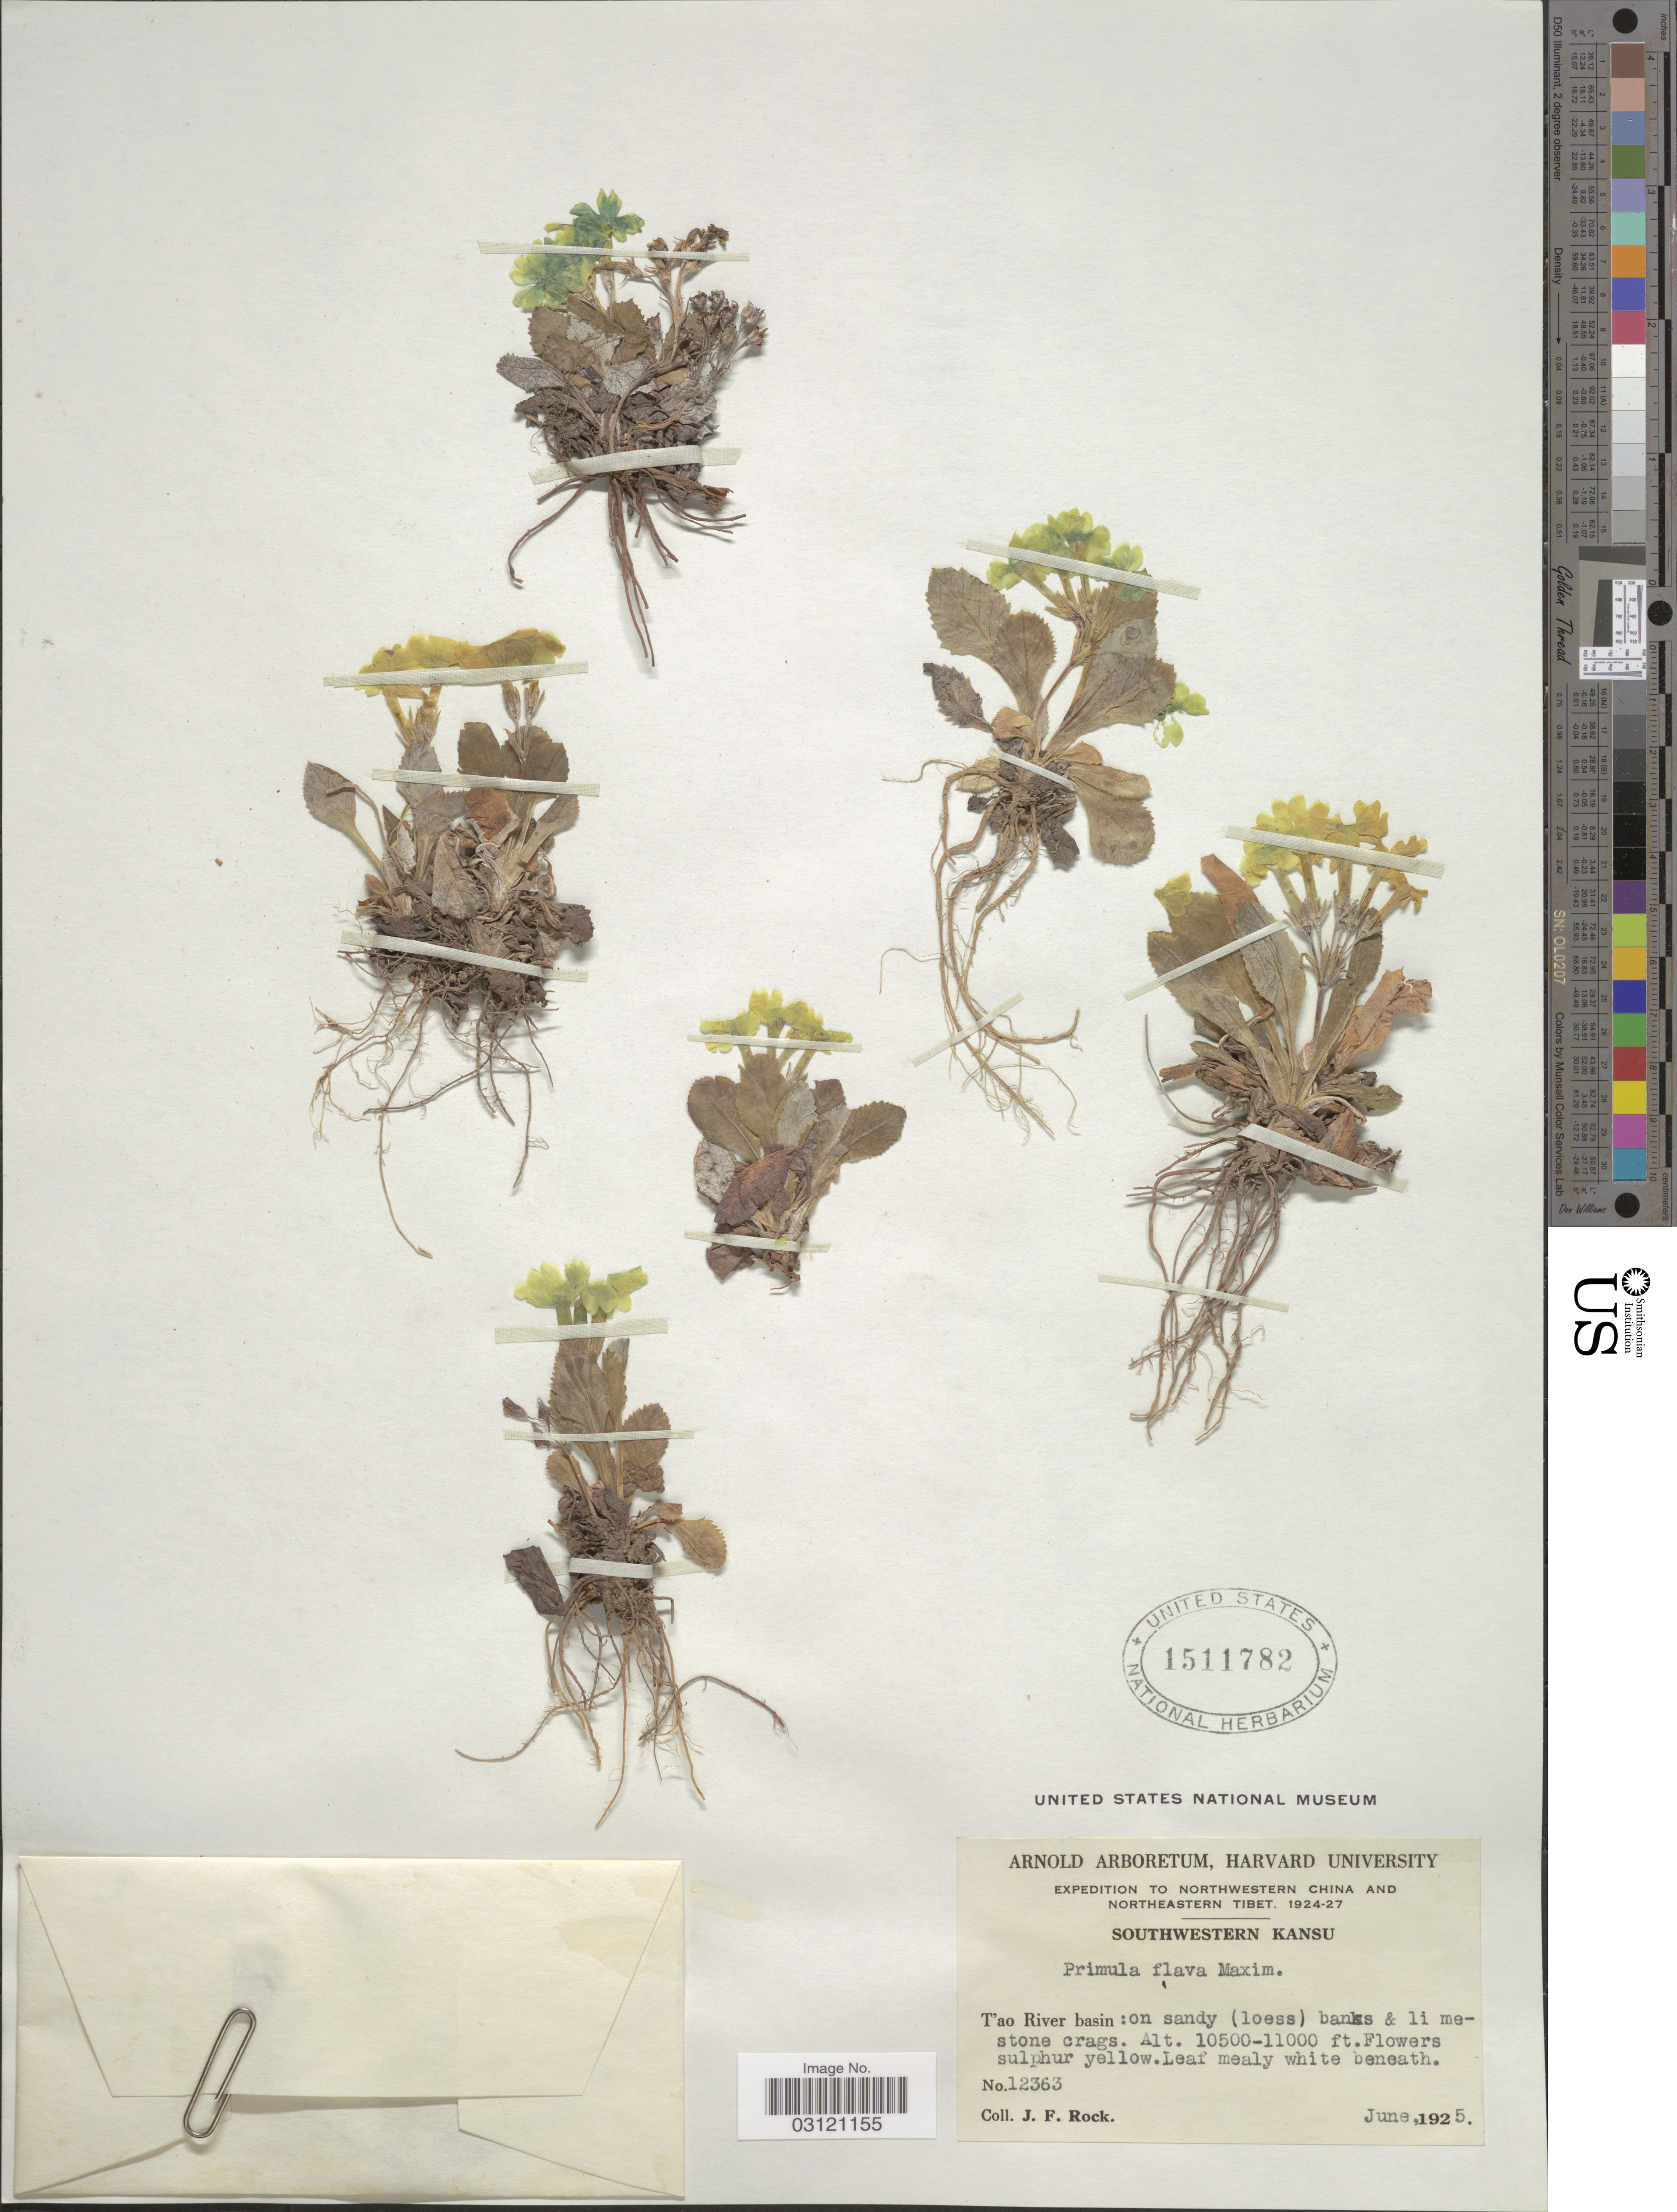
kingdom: Plantae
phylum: Tracheophyta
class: Magnoliopsida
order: Ericales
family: Primulaceae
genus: Primula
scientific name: Primula flava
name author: Maxim.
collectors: J. Rock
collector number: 12363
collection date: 1925-06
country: China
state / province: Gansu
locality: Southwestern Kansu. T'ao River basin: on sandy (loess) banks & li mestone crags.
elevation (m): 3200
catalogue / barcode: US 1511782